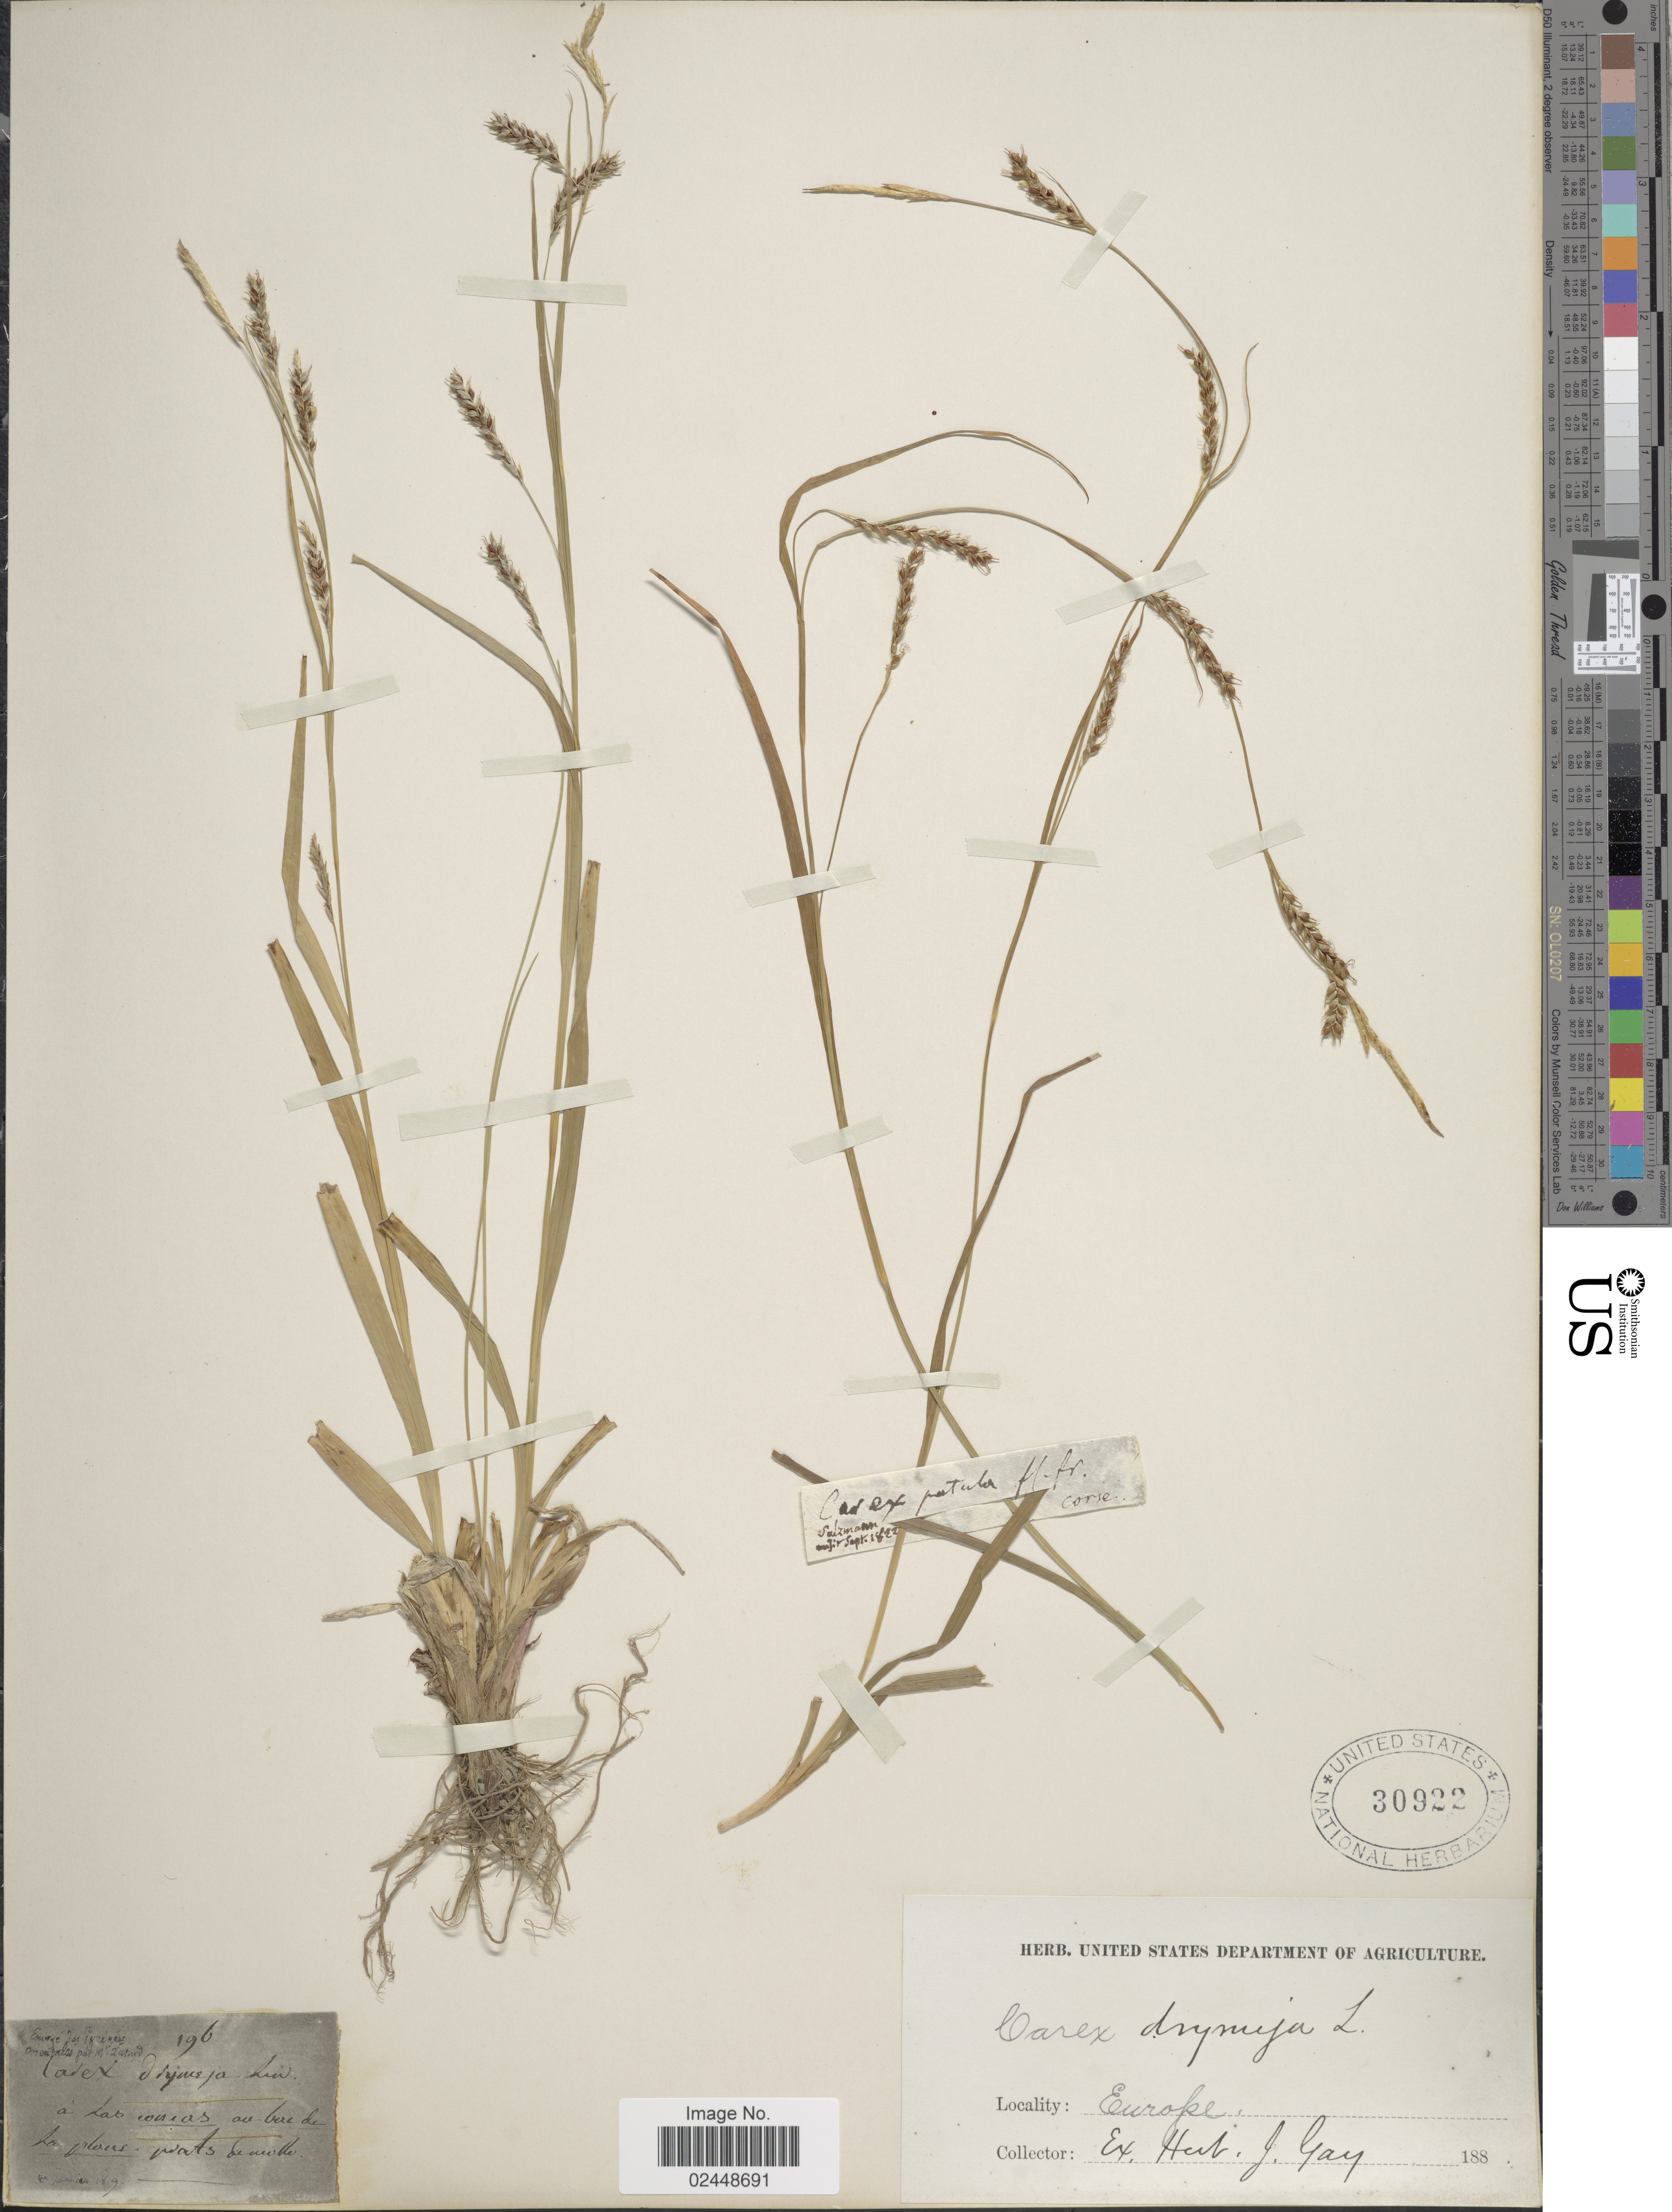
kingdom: Plantae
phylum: Tracheophyta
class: Liliopsida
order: Poales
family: Cyperaceae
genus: Carex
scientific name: Carex sylvatica subsp. sylvatica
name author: Huds.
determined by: Strong, Mark T., (BOT), Smithsonian Institution - National Museum of Natural History (UNITED STATES)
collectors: ex herb. J. Gay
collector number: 196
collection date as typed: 189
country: France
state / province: Corsica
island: Corse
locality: Corse. [illegible text] Europe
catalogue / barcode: US 30922